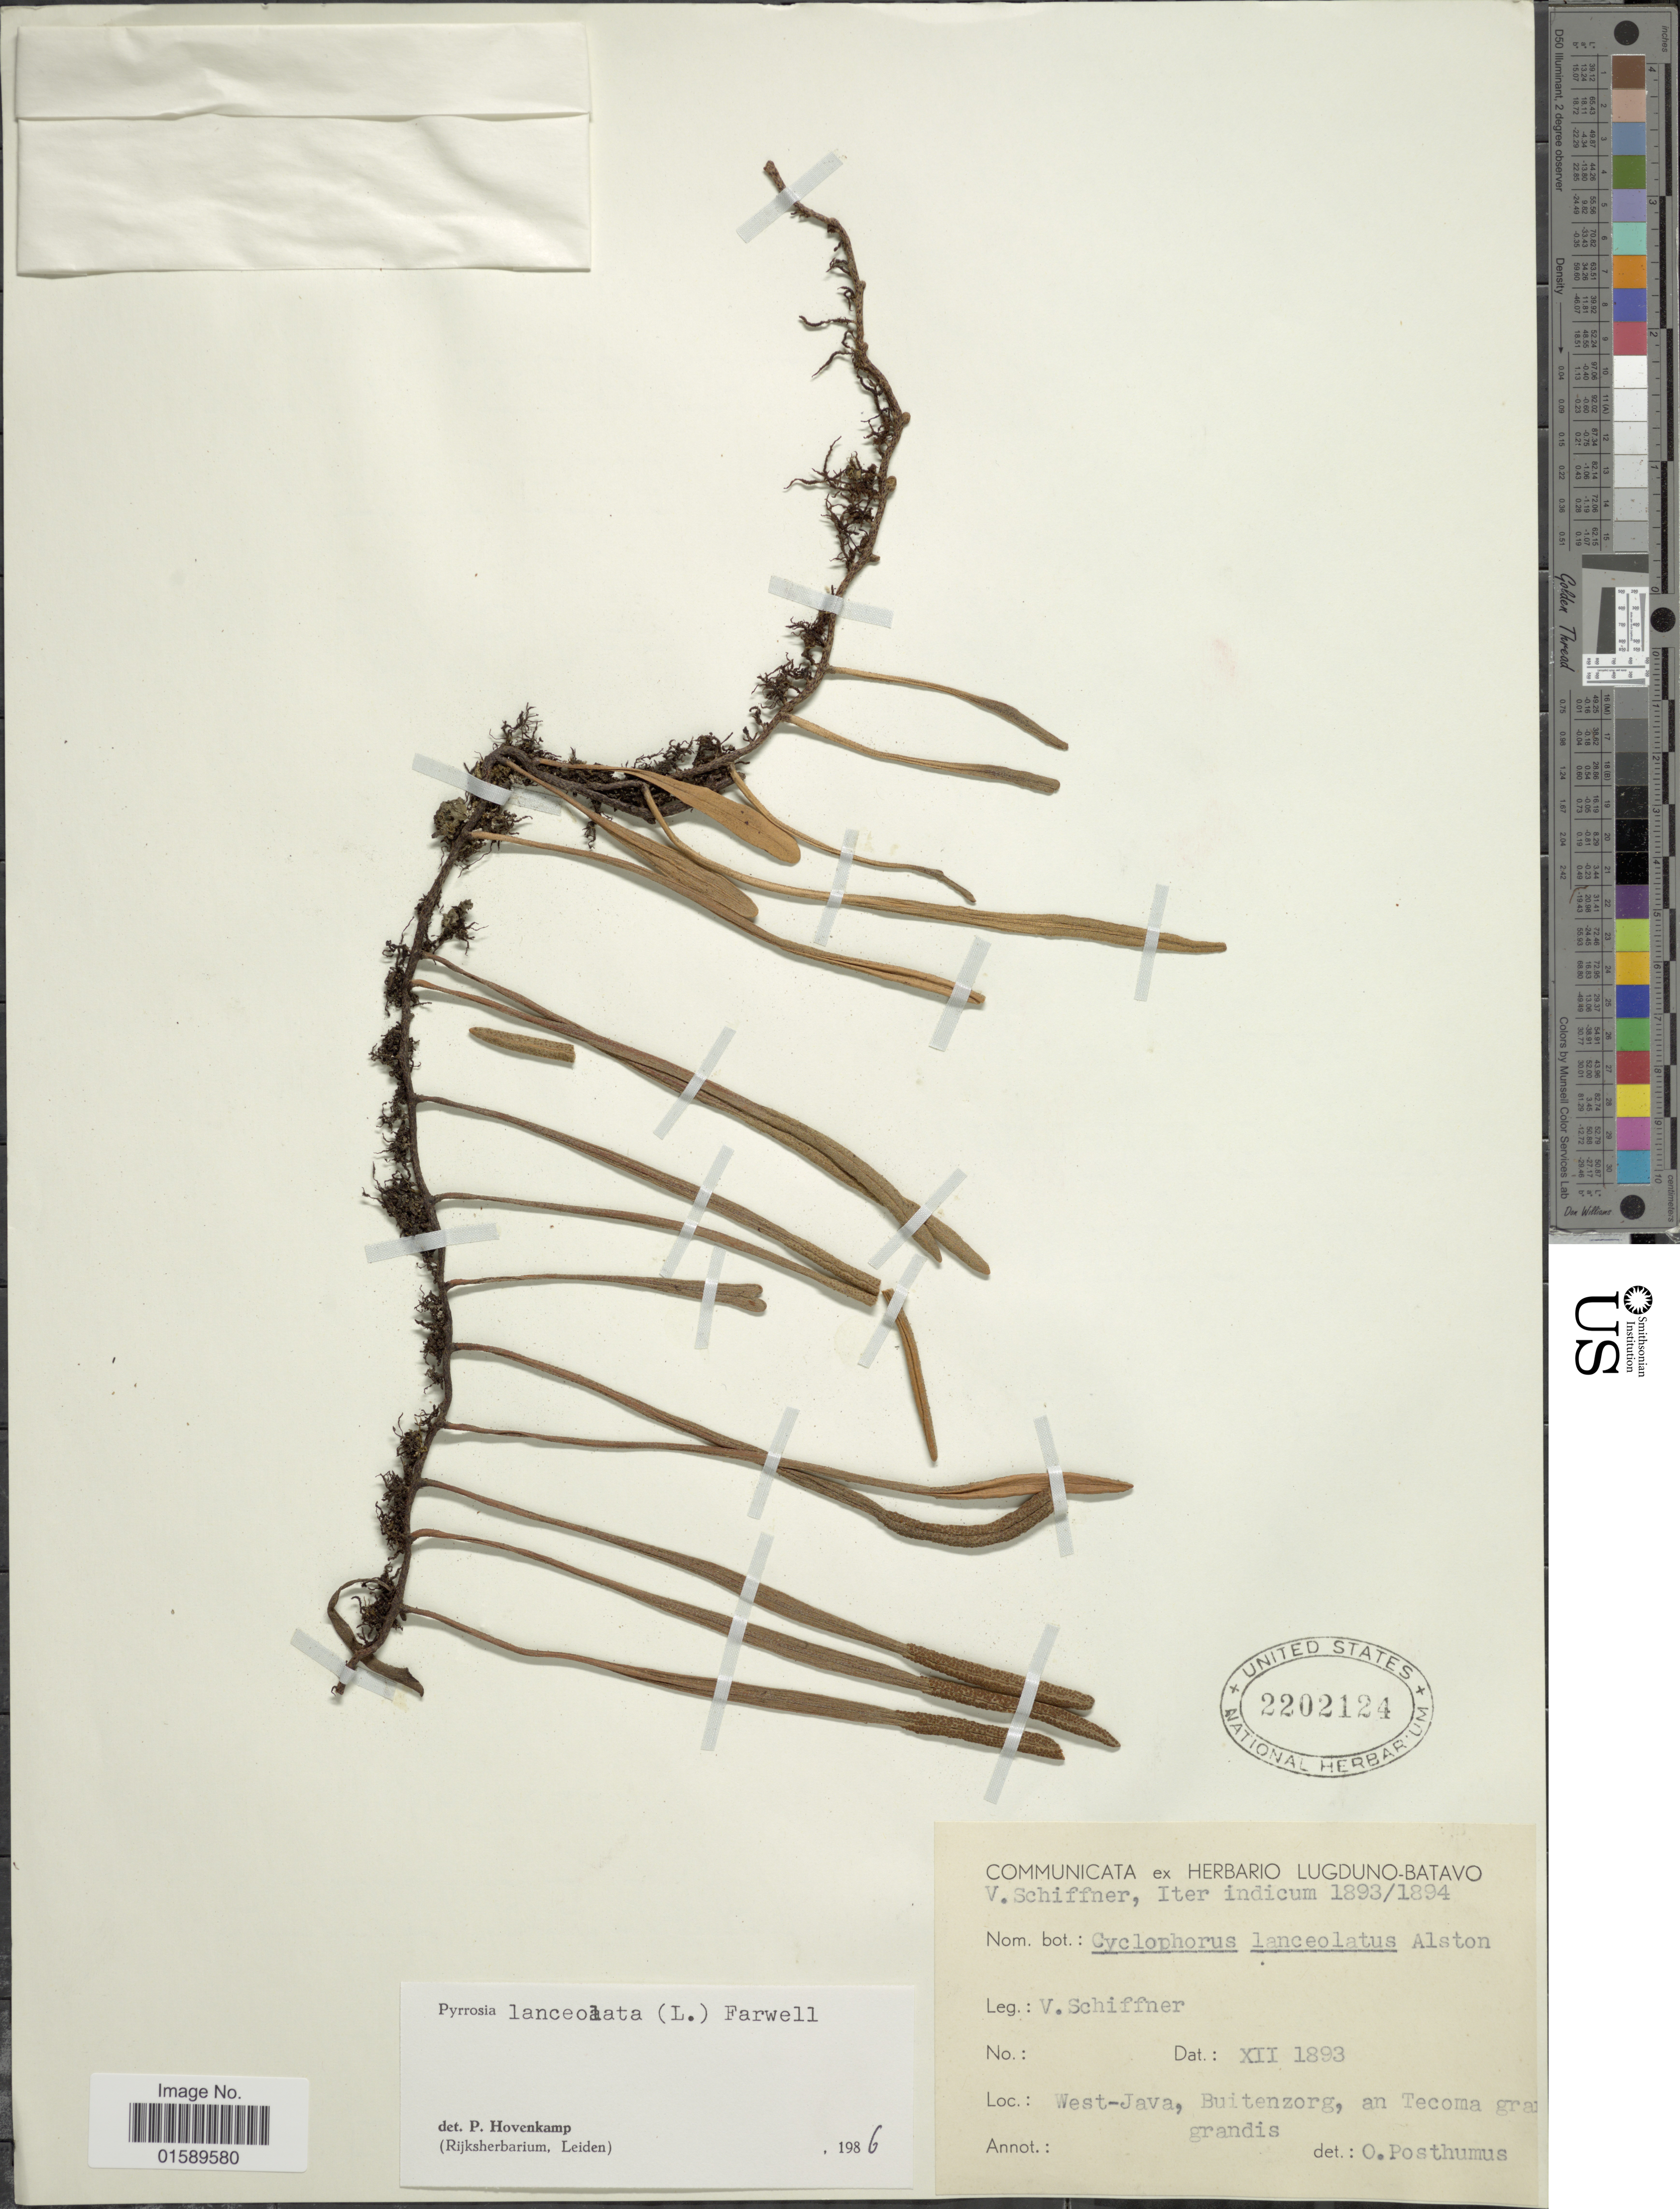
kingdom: Plantae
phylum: Tracheophyta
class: Polypodiopsida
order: Polypodiales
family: Polypodiaceae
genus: Pyrrosia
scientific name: Pyrrosia lanceolata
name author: (L.) Farw.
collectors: V. Schiffner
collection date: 1893-12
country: Indonesia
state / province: Java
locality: West-Java, Buitenzorg, an Tecoma gra [illegible text] grandis.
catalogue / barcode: US 2202124